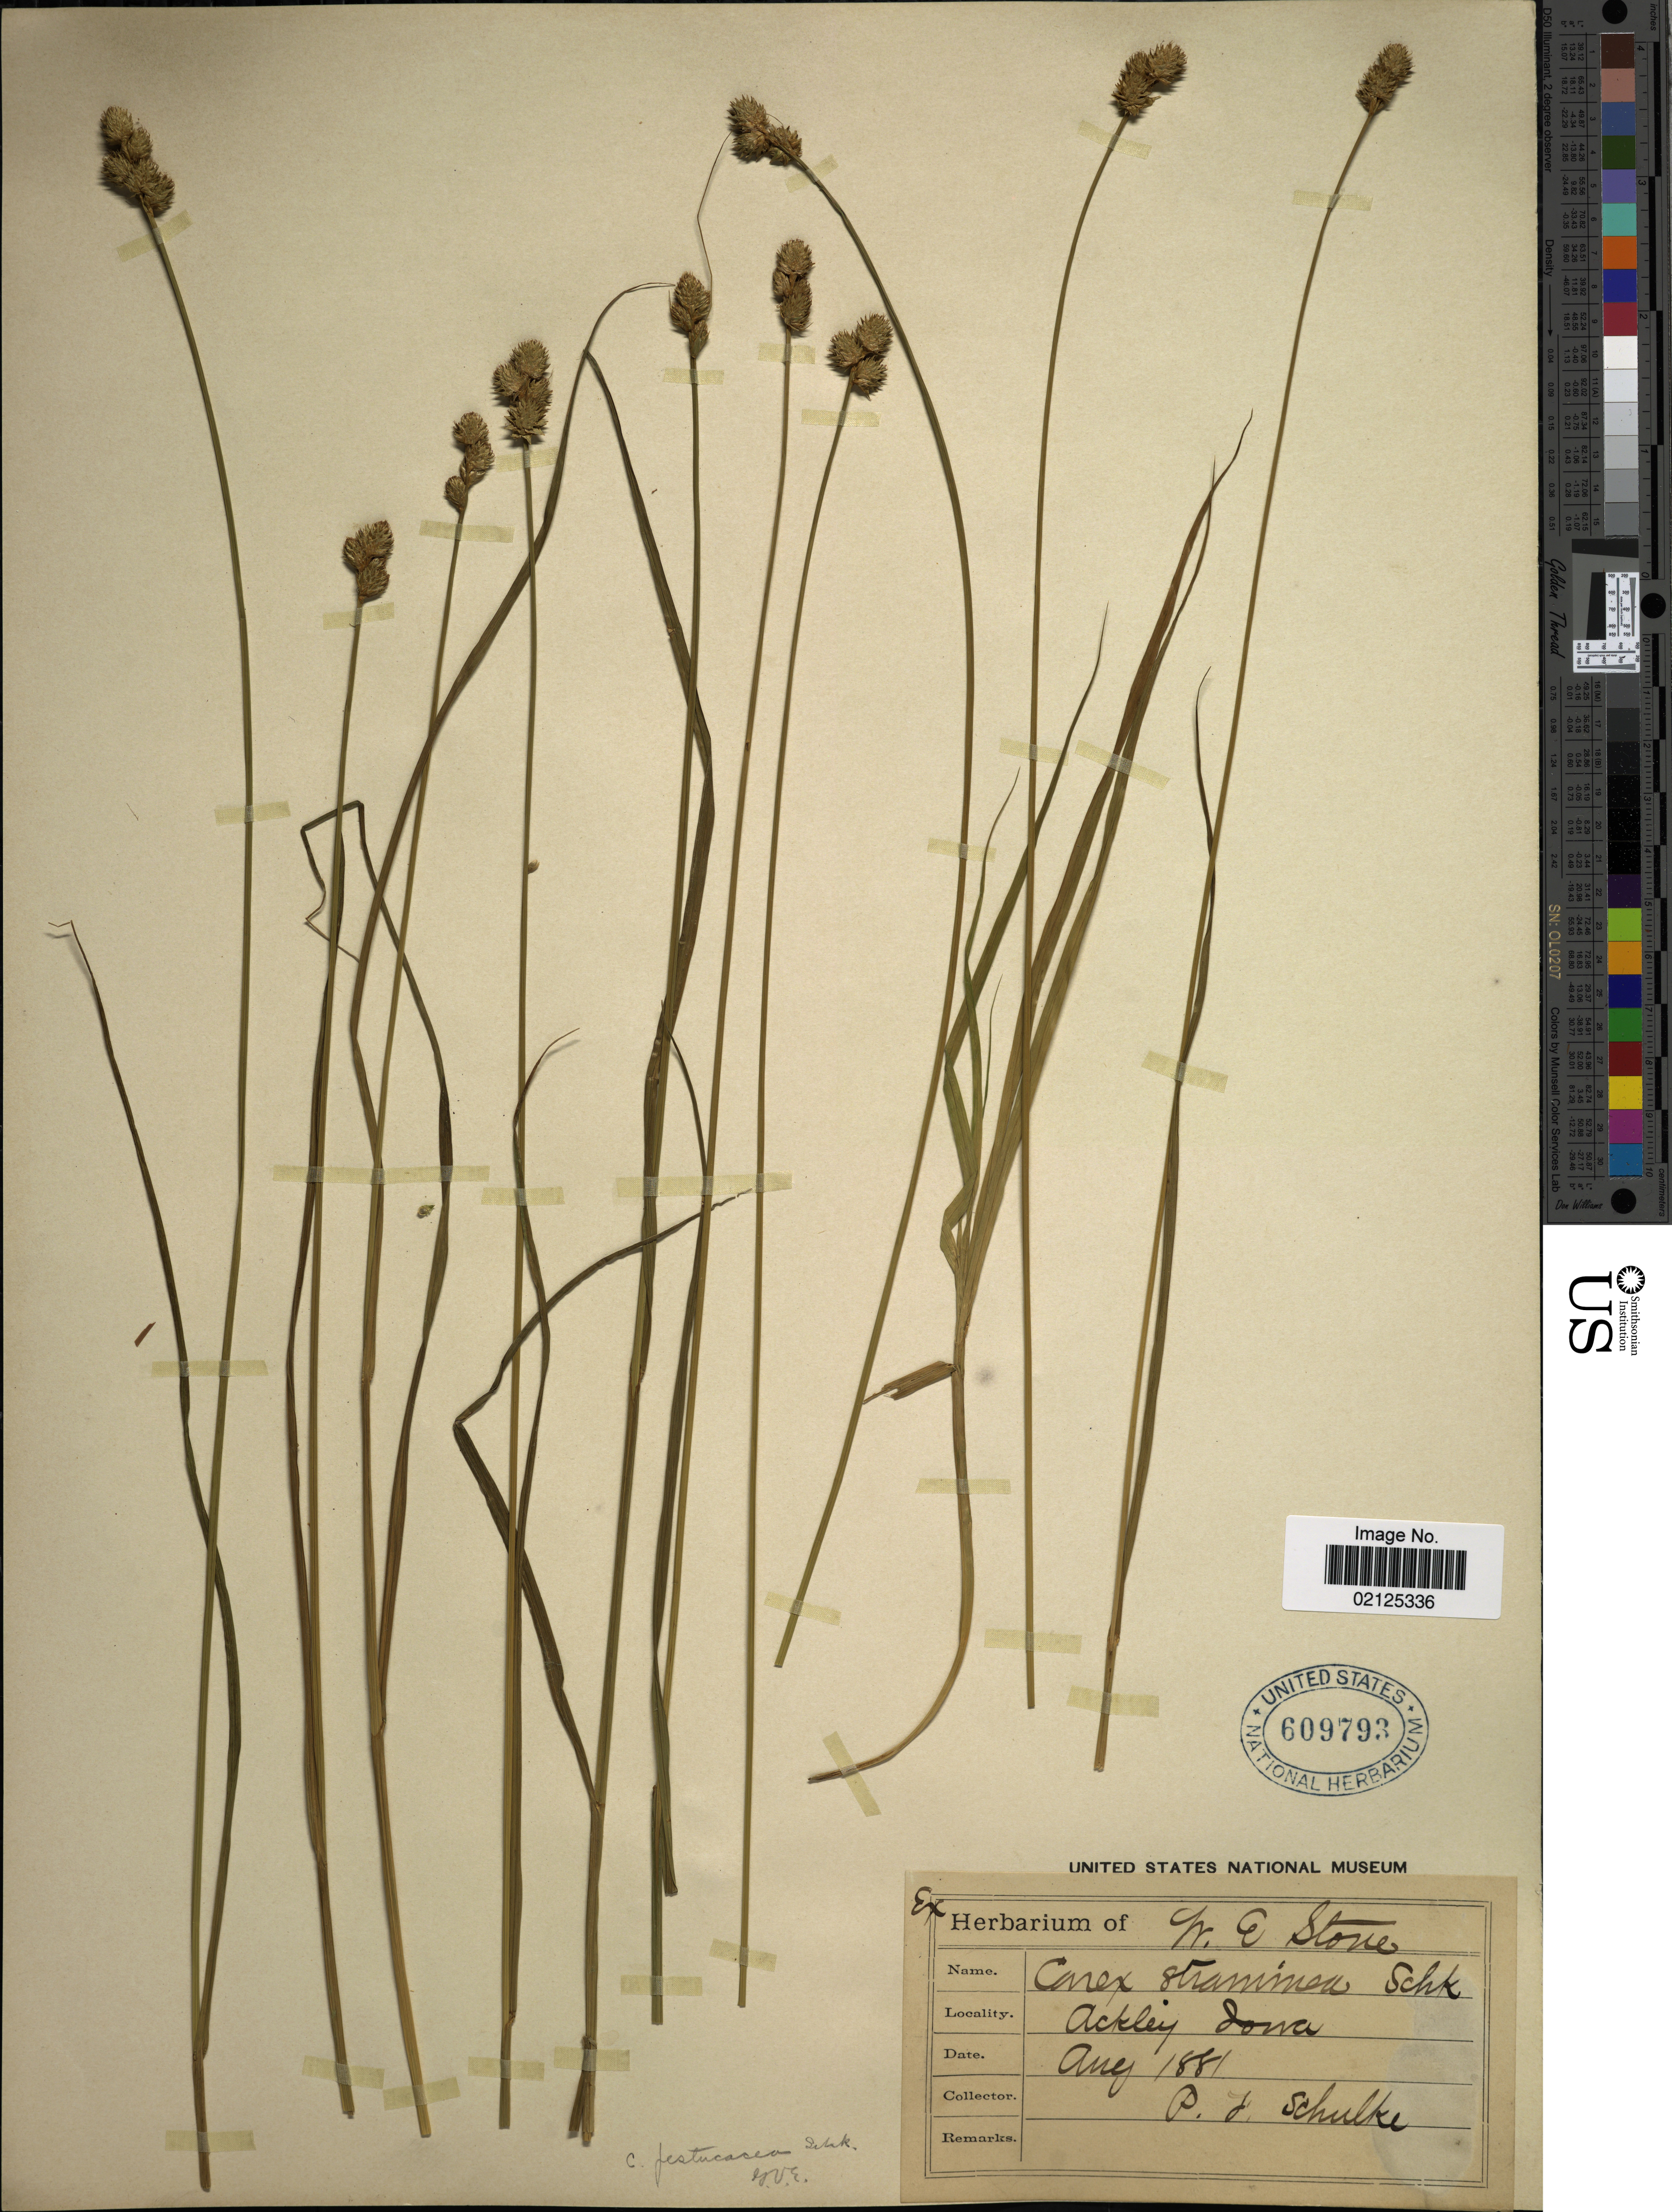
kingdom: Plantae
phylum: Tracheophyta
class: Liliopsida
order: Poales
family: Cyperaceae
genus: Carex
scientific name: Carex molesta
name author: Mack.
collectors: P. Schulke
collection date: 1881-08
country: United States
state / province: Iowa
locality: Ackley Iowa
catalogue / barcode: US 609793